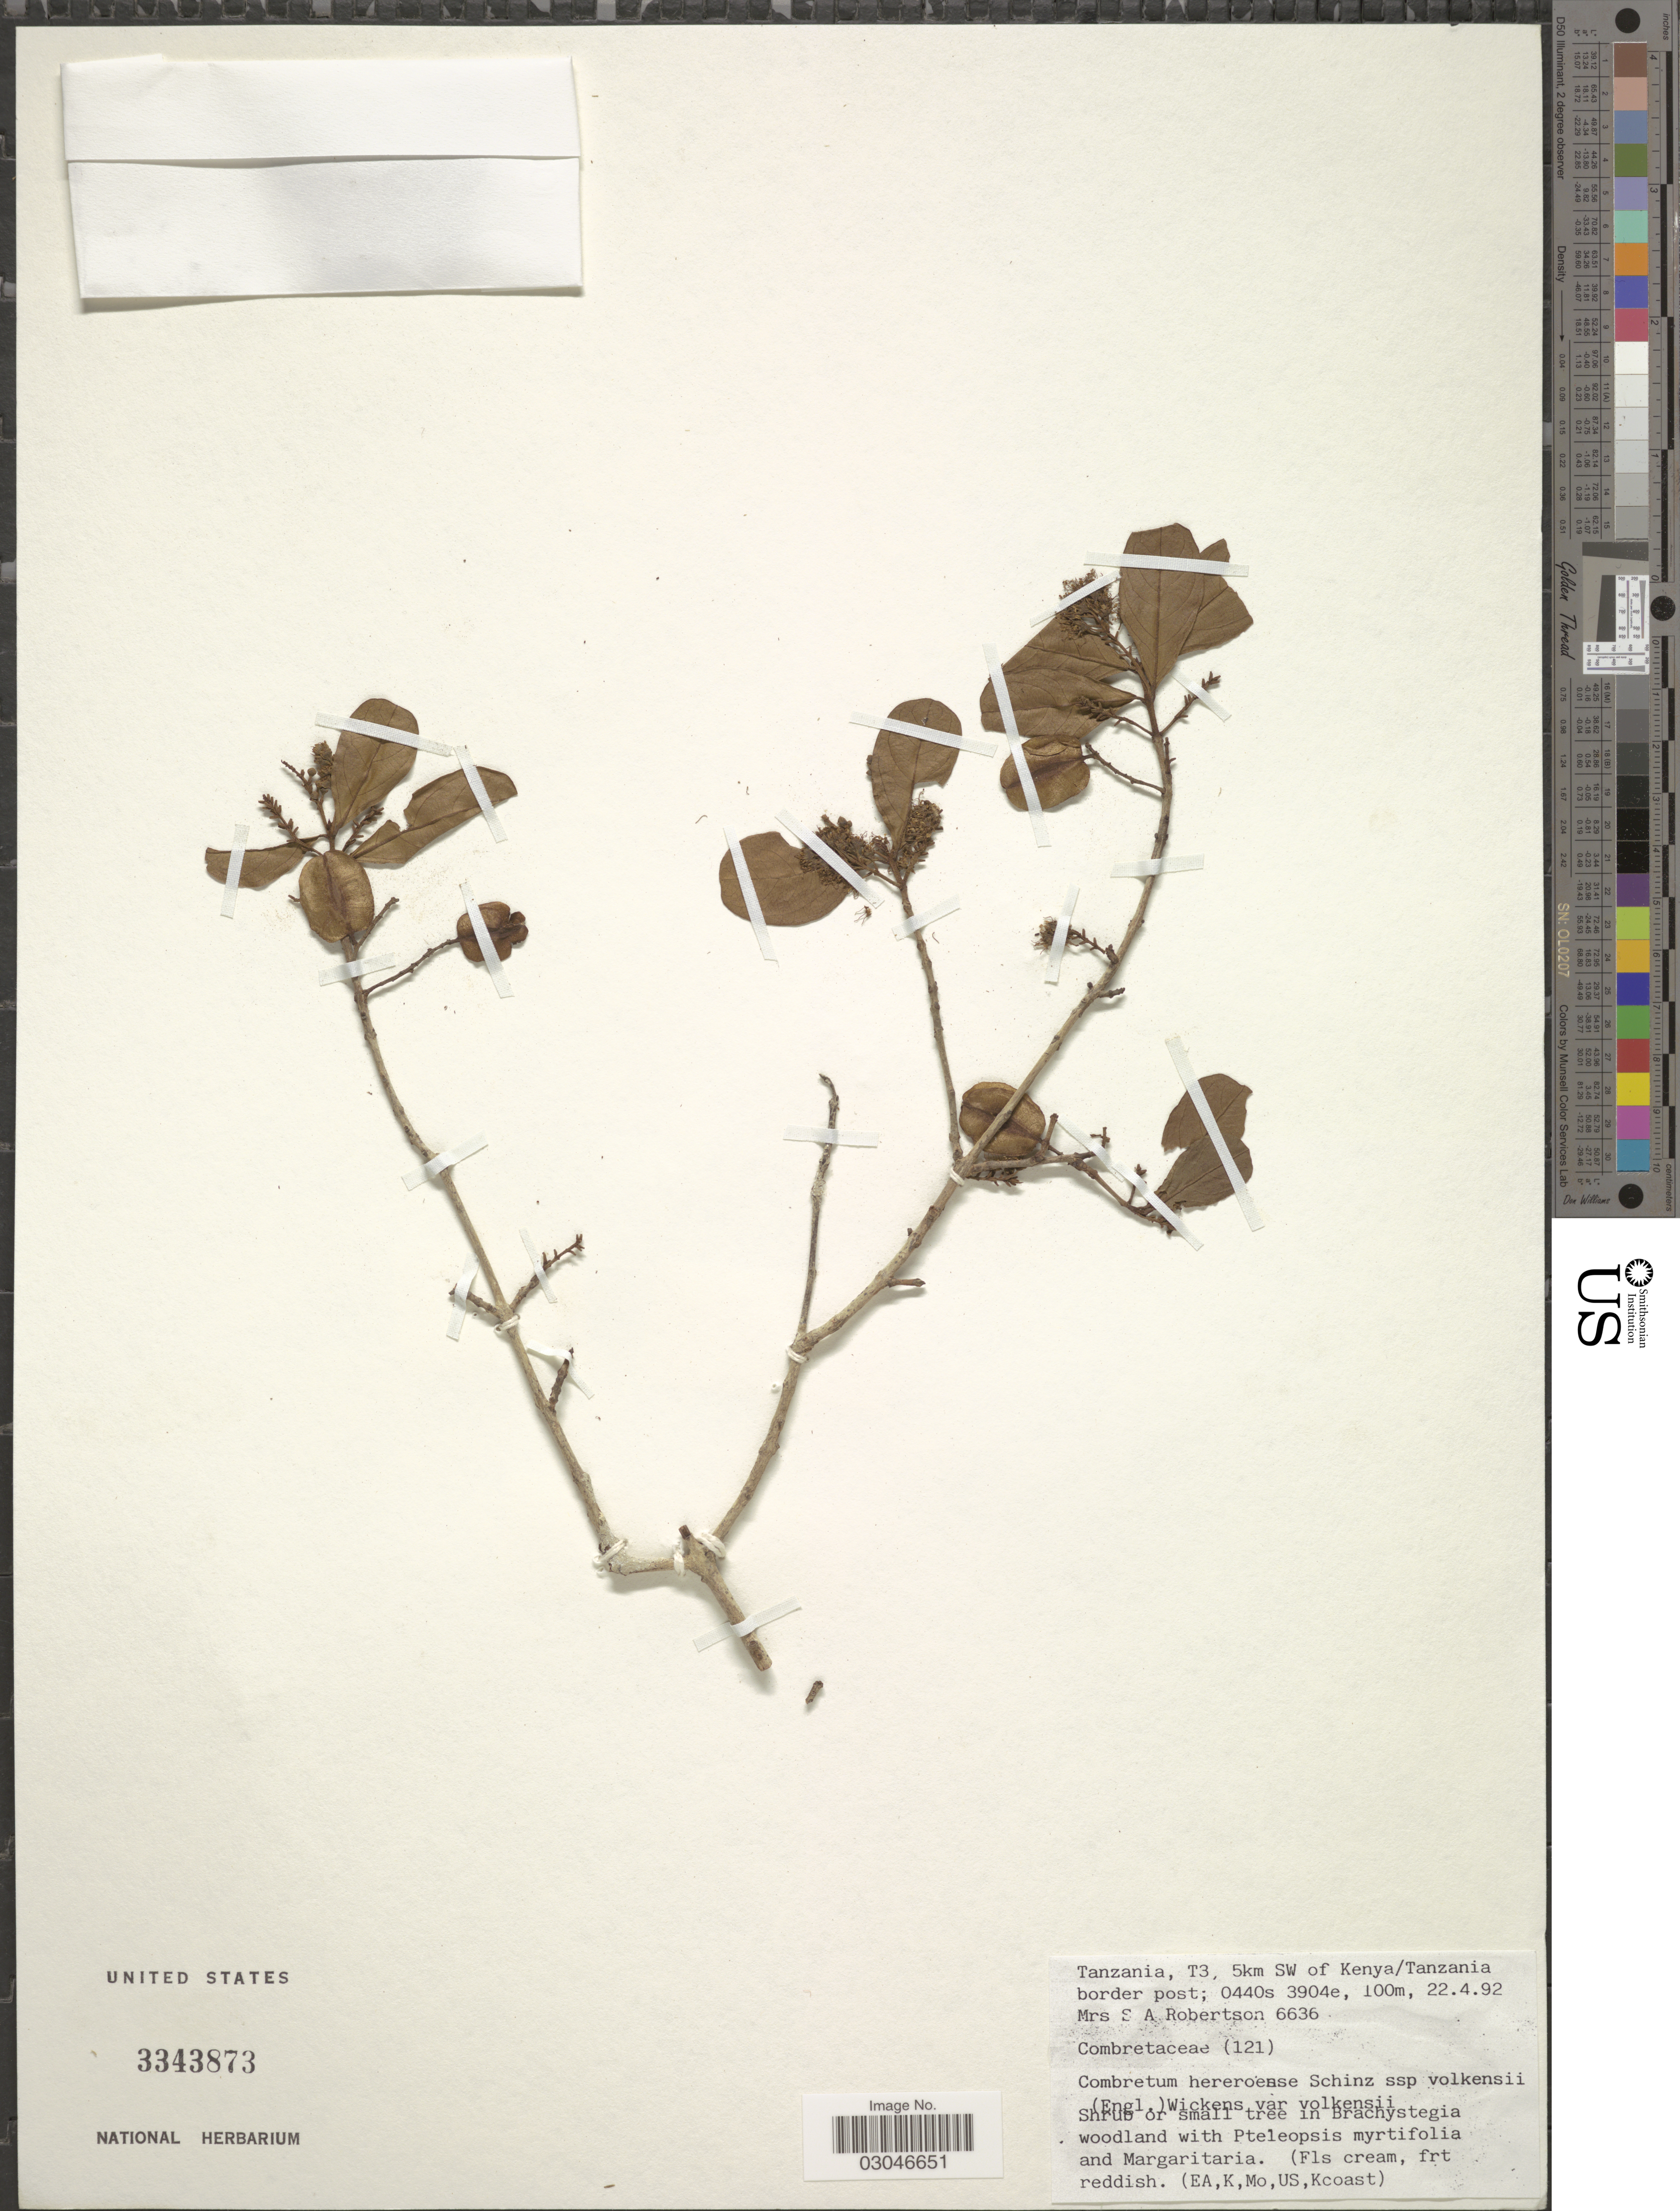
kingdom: Plantae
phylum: Tracheophyta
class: Magnoliopsida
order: Myrtales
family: Combretaceae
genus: Combretum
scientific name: Combretum hereroense subsp. volkensii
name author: (Engl.) Wickens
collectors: S. Robertson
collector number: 6636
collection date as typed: Transcribed d/m/y: 22/4/92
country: Tanzania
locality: T3, 5km SW of Kenya/Tanzania border post.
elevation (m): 100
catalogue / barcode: US 3343873